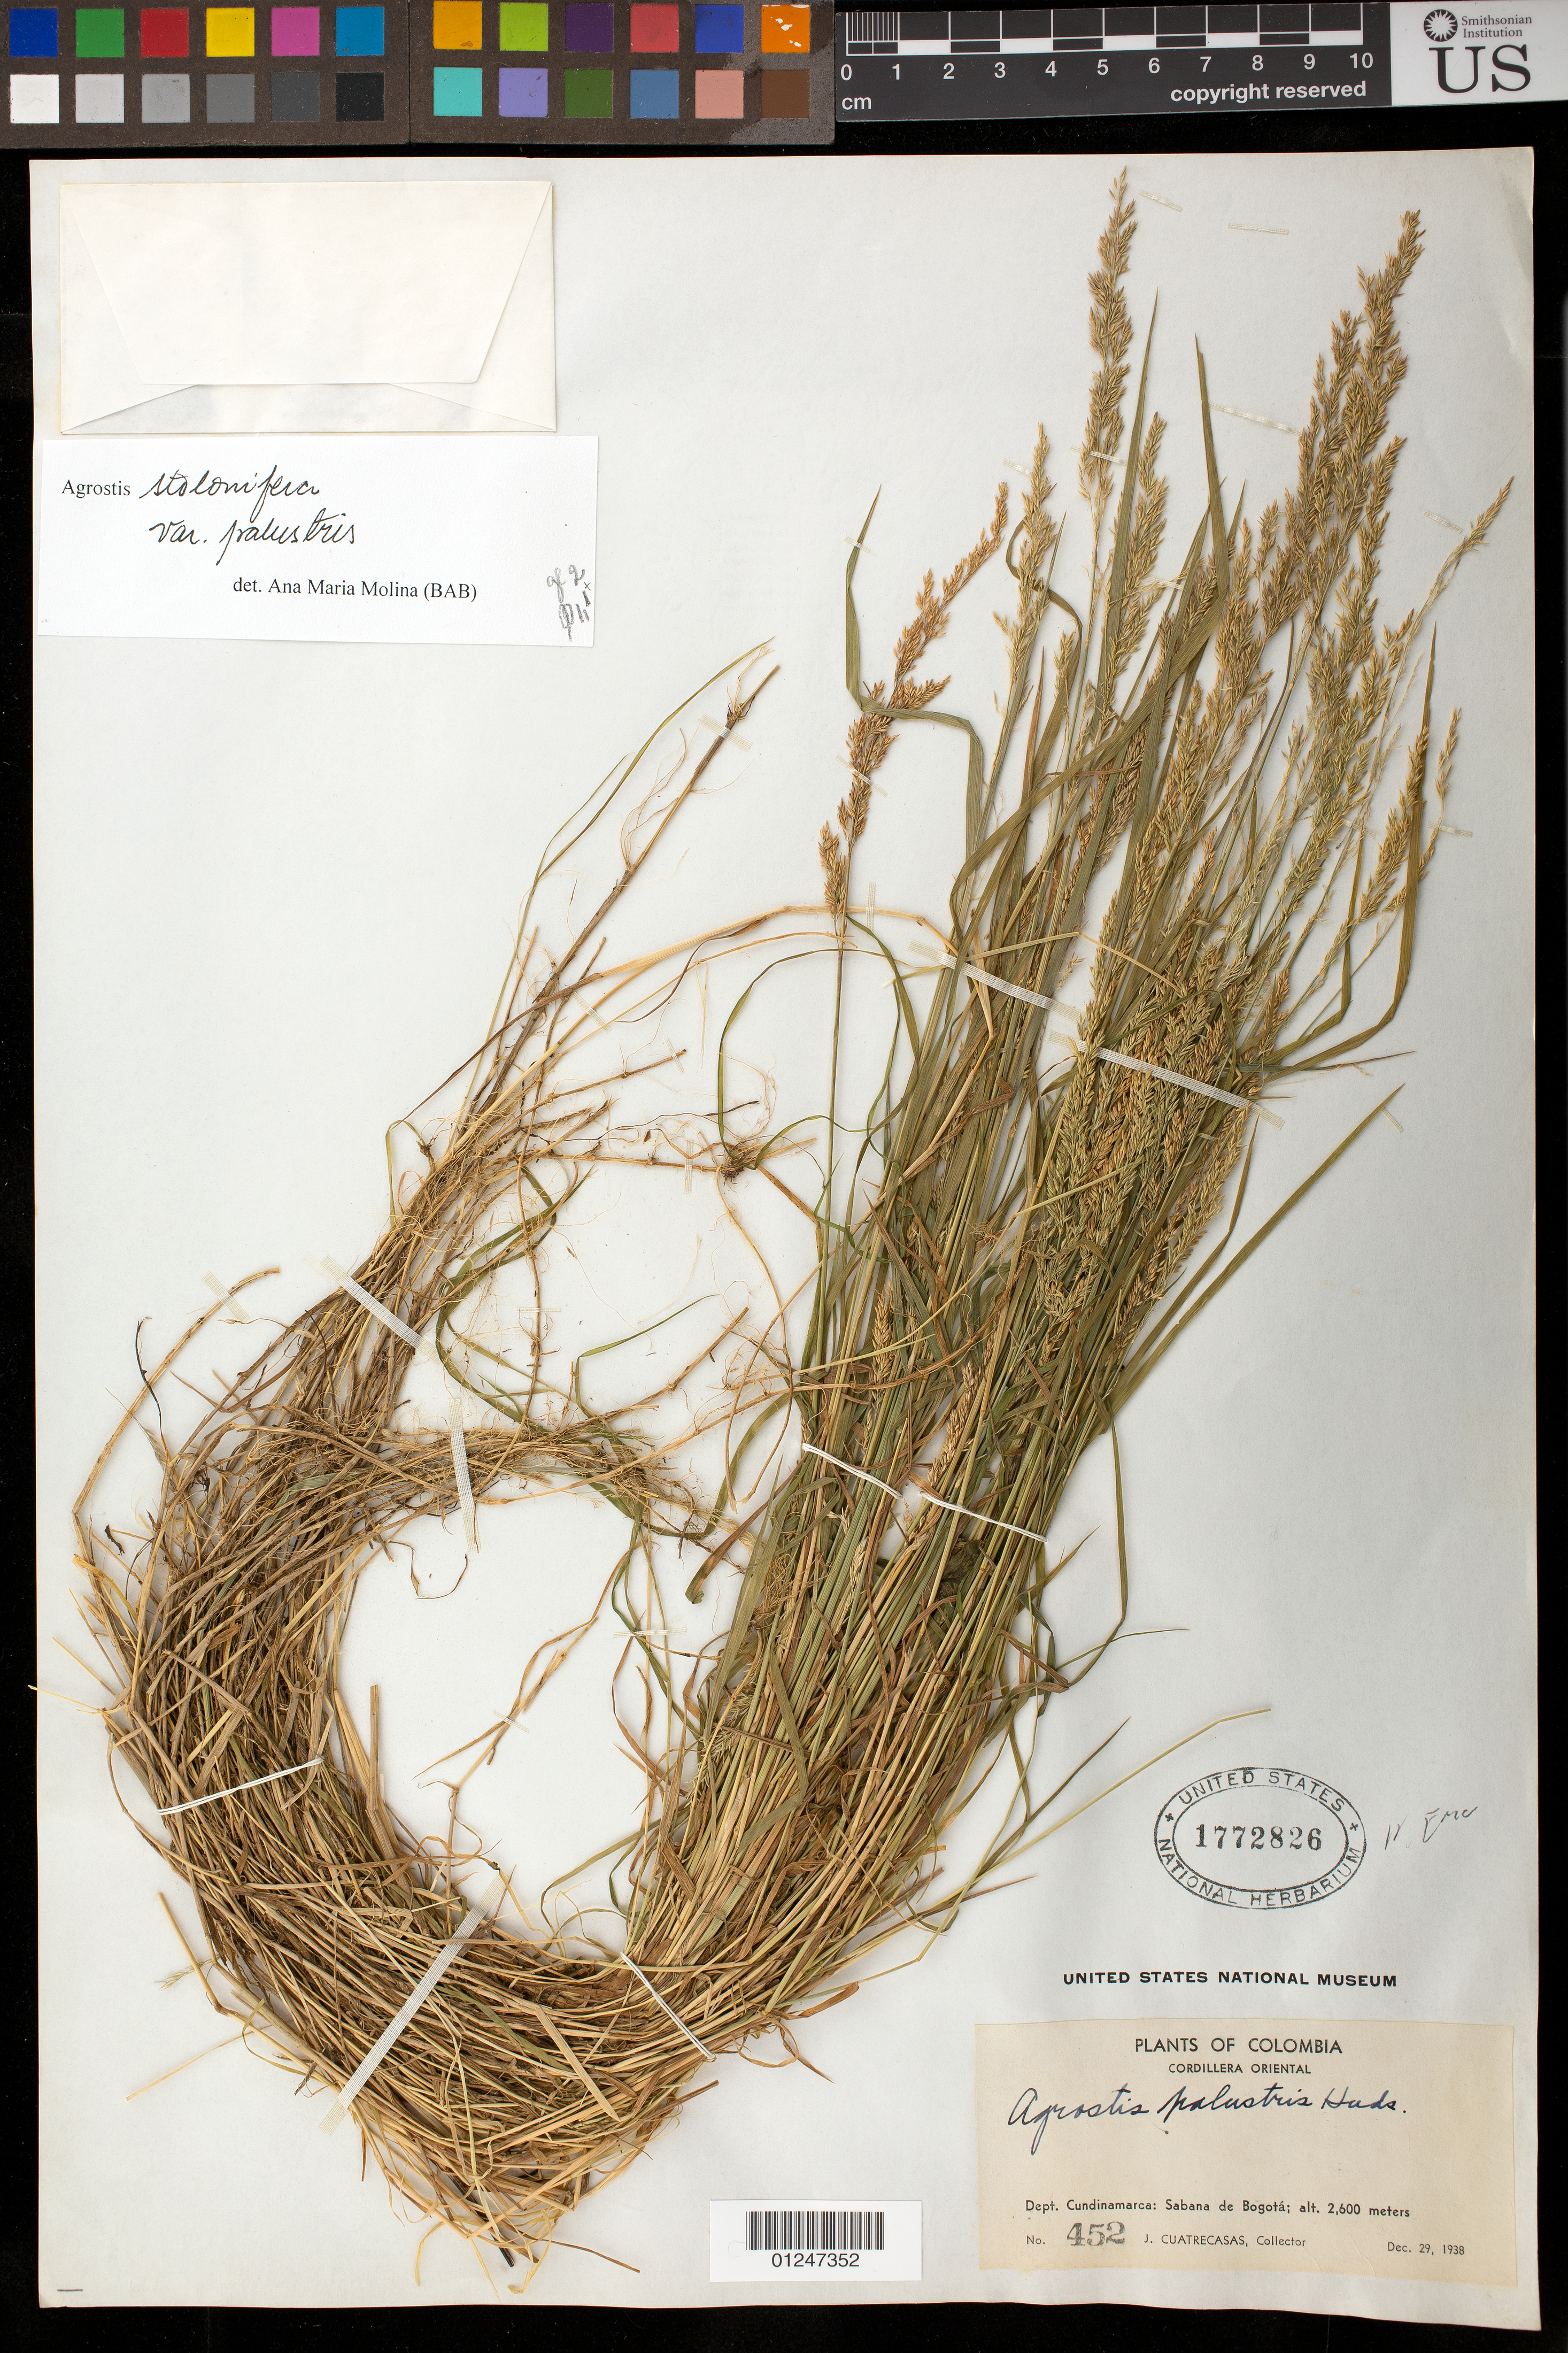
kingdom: Plantae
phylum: Tracheophyta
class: Liliopsida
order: Poales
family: Poaceae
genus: Agrostis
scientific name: Agrostis stolonifera var. palustris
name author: (Huds.) Farw.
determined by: Molina, A.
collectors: J. Cuatrecasas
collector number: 452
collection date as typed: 1938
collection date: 1938-12-29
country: Colombia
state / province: Cundinamarca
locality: Sabina de Bogota (Cordillera Oriental)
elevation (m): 2600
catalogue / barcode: US 1772826